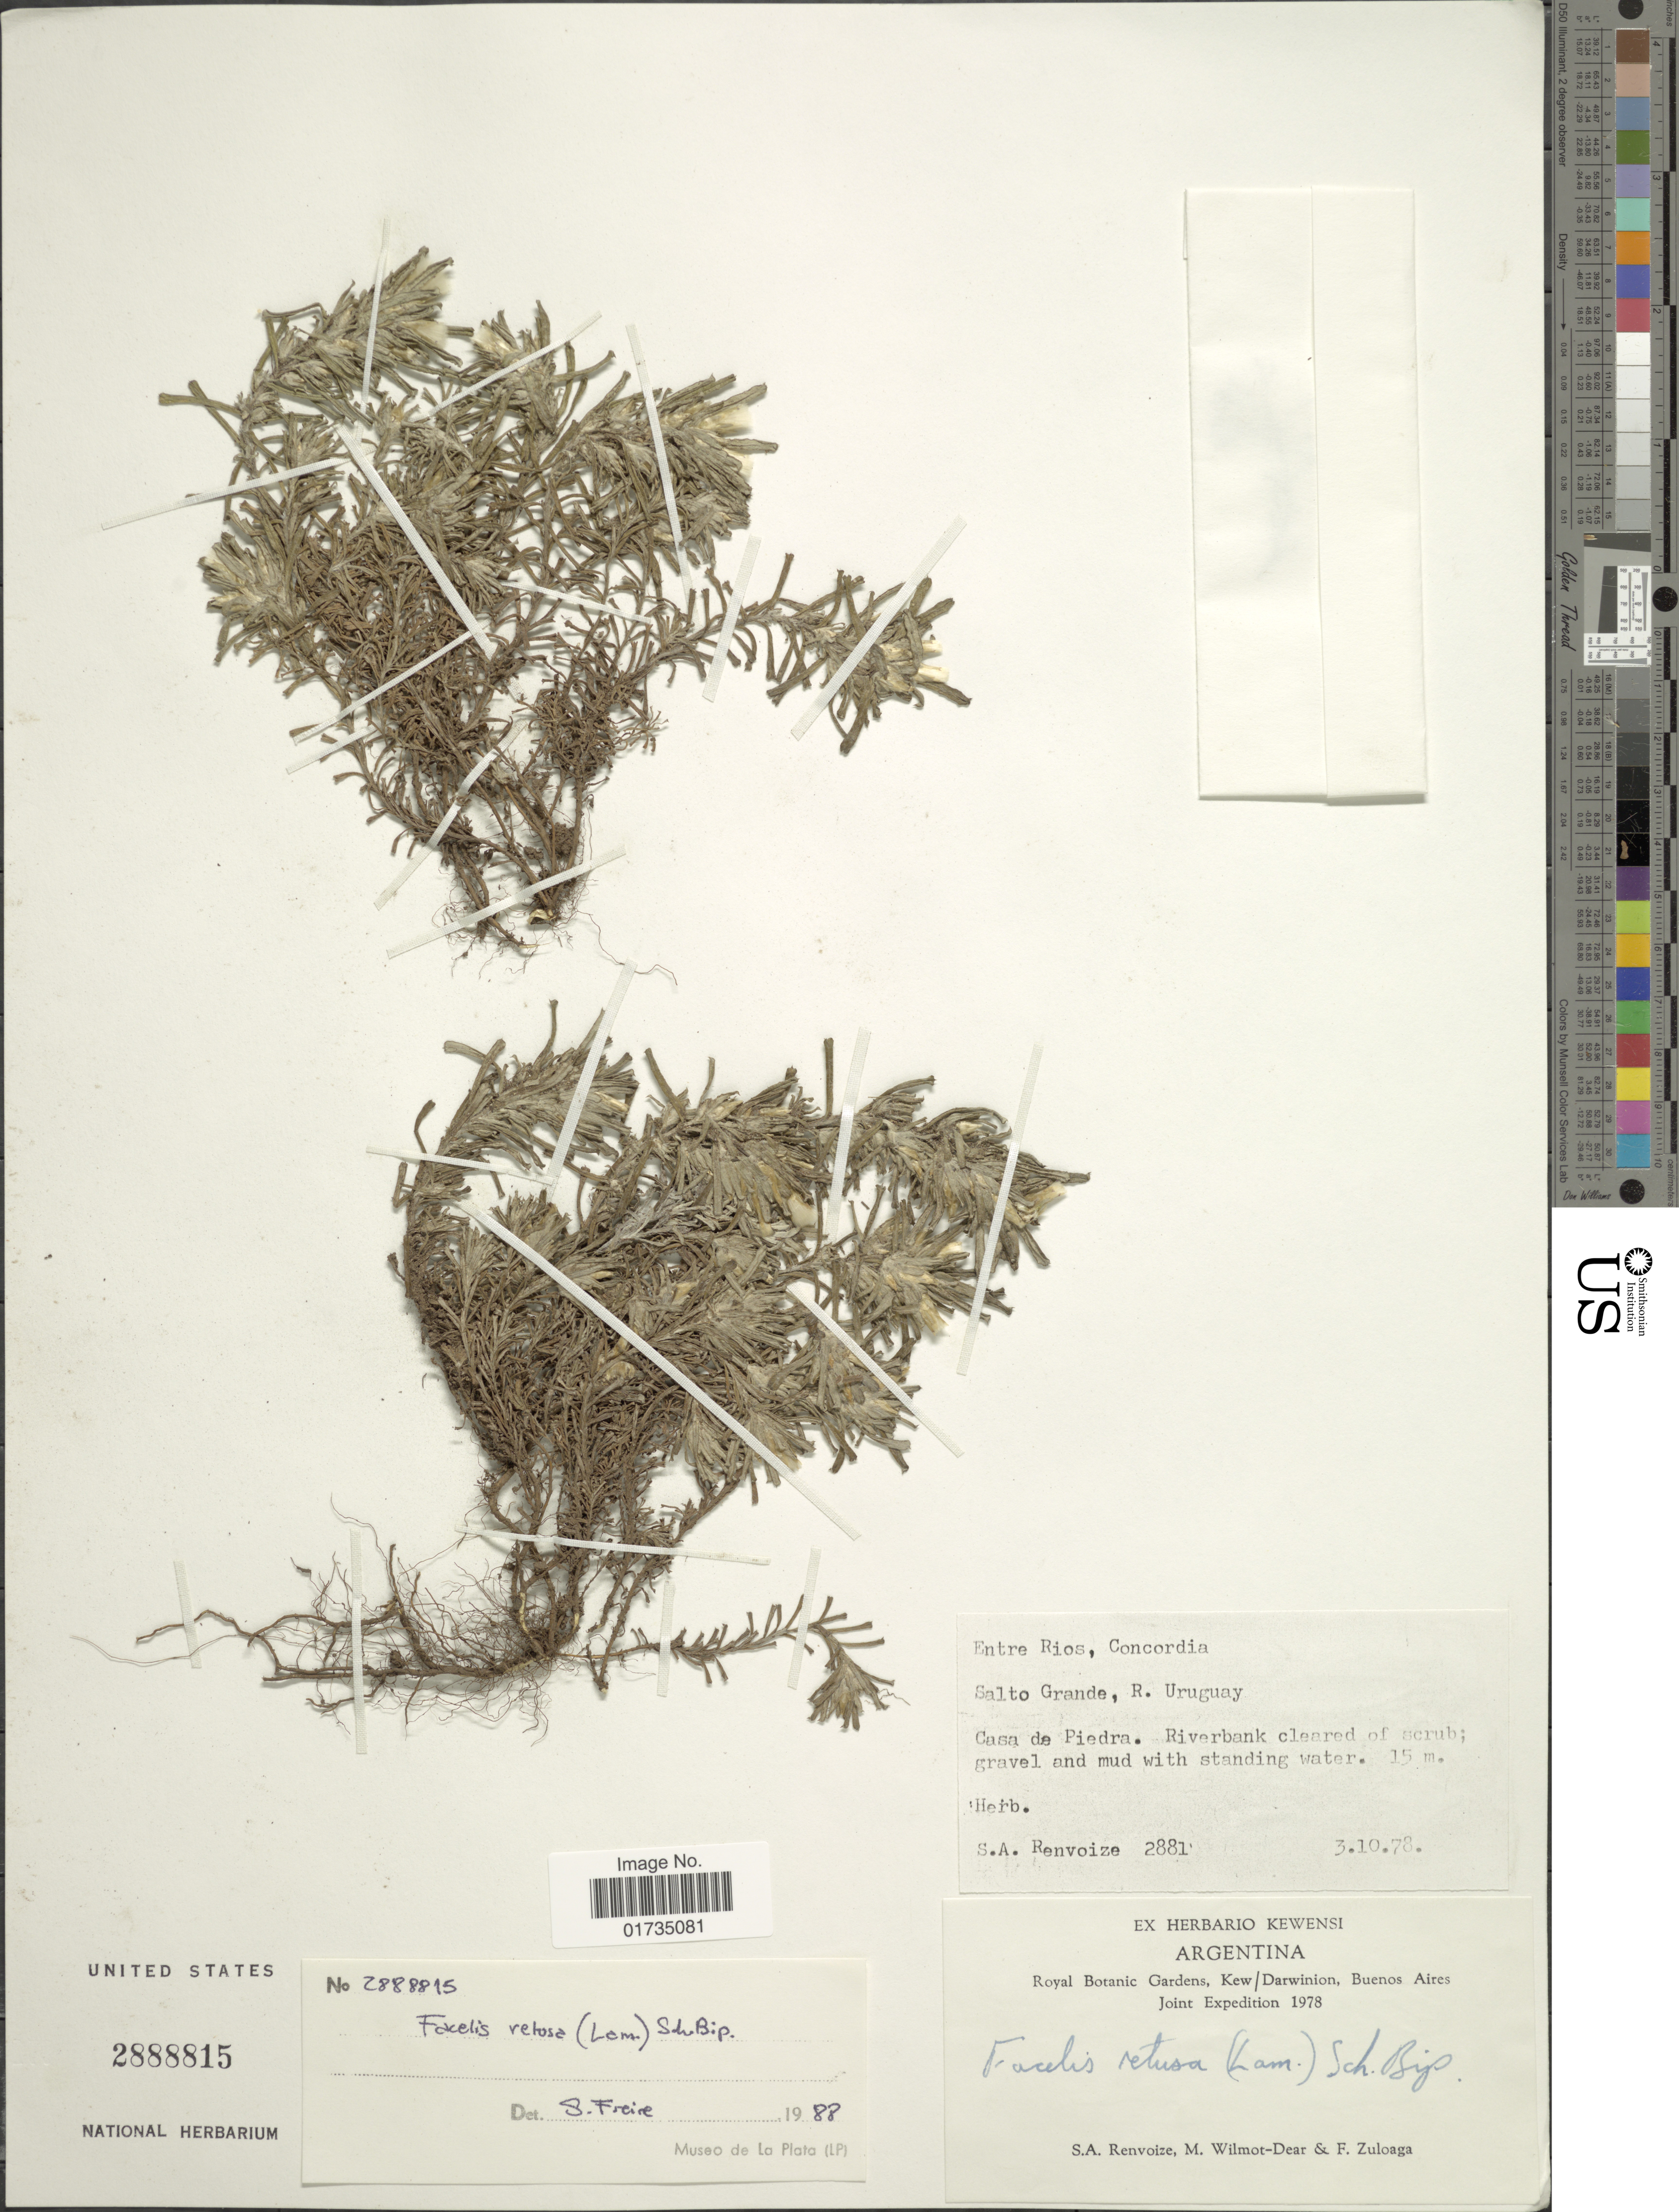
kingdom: Plantae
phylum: Tracheophyta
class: Magnoliopsida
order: Asterales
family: Asteraceae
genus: Facelis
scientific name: Facelis retusa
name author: (Lam.) Sch. Bip.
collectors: S. A. Renvoize, M. Wilmot-Dear & F. Zuloaga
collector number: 2881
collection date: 1978-10-03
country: Argentina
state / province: Entre Rios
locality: Entre Rios, Concordie. Salto Grande, R. Uruguay. Casa de Piedra. Riverbank cleared of scrub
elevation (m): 15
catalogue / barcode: US 2888815